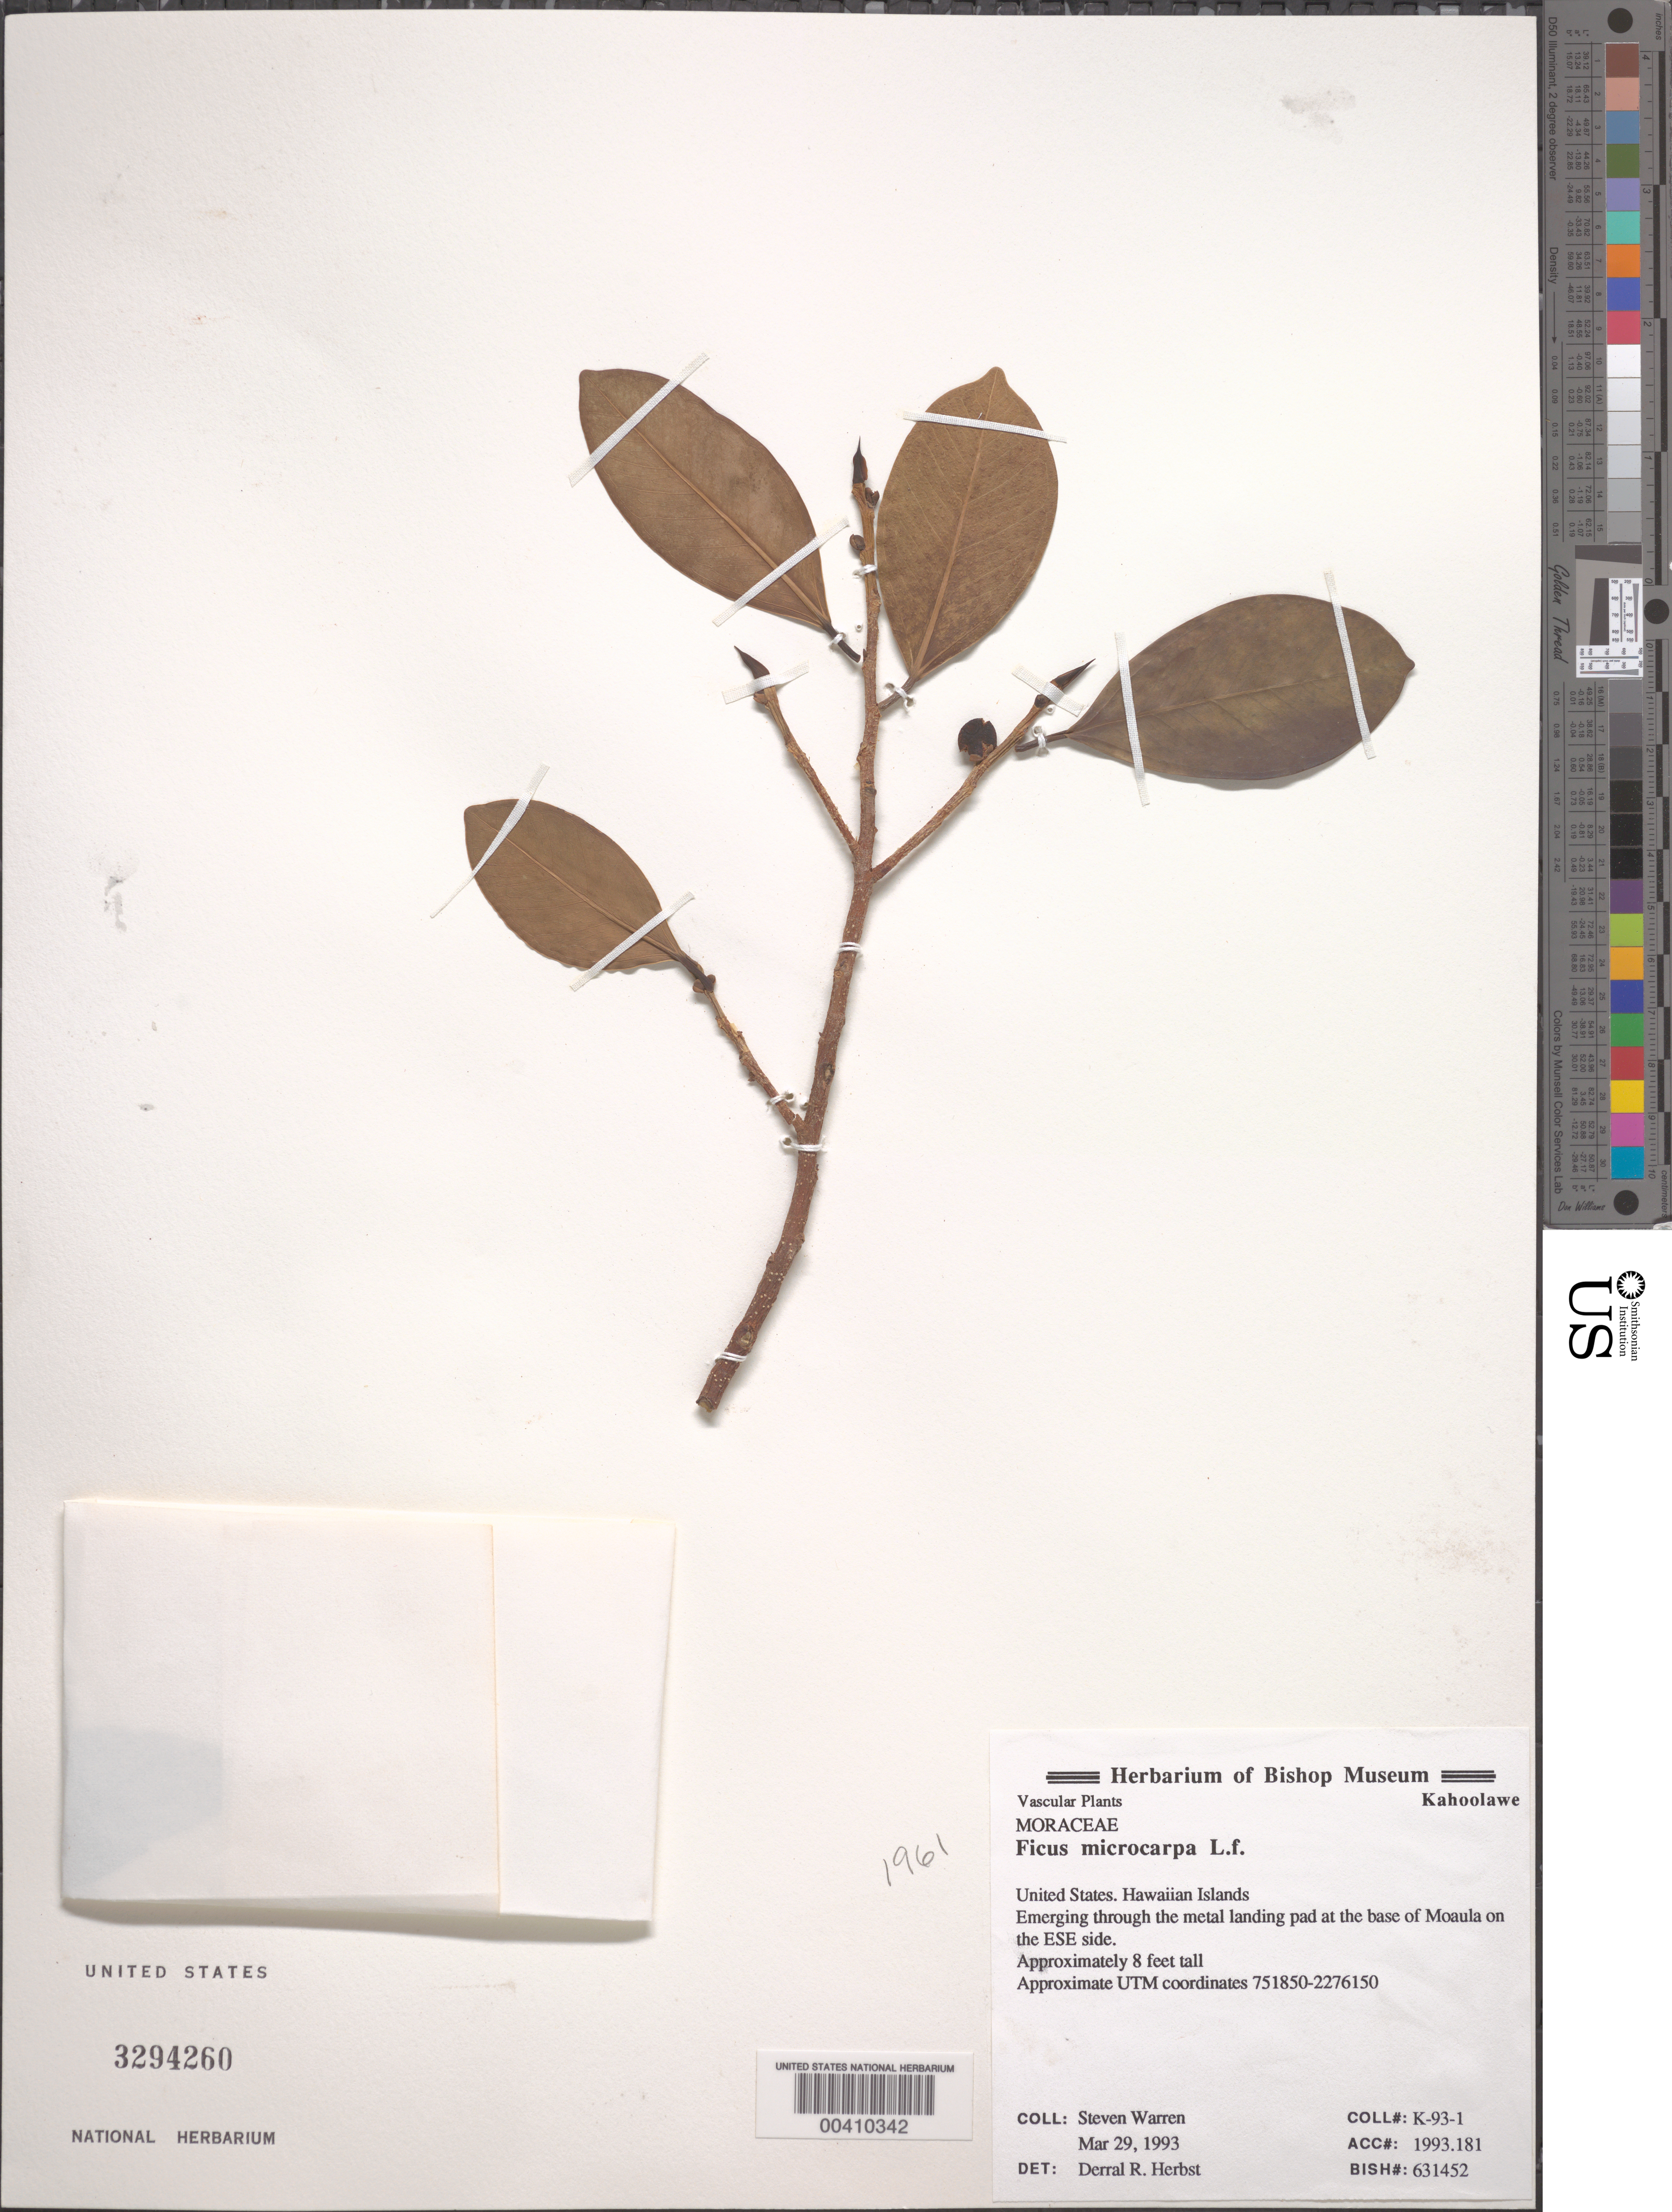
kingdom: Plantae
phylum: Tracheophyta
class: Magnoliopsida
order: Rosales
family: Moraceae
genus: Ficus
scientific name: Ficus microcarpa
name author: L. f.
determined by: Herbst, D. R.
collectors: S. Warren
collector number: K-93-1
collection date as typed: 29 Mar 1993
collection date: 1993-03-29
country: United States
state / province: Hawaii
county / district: Maui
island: Kaho'olawe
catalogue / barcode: US 3294260